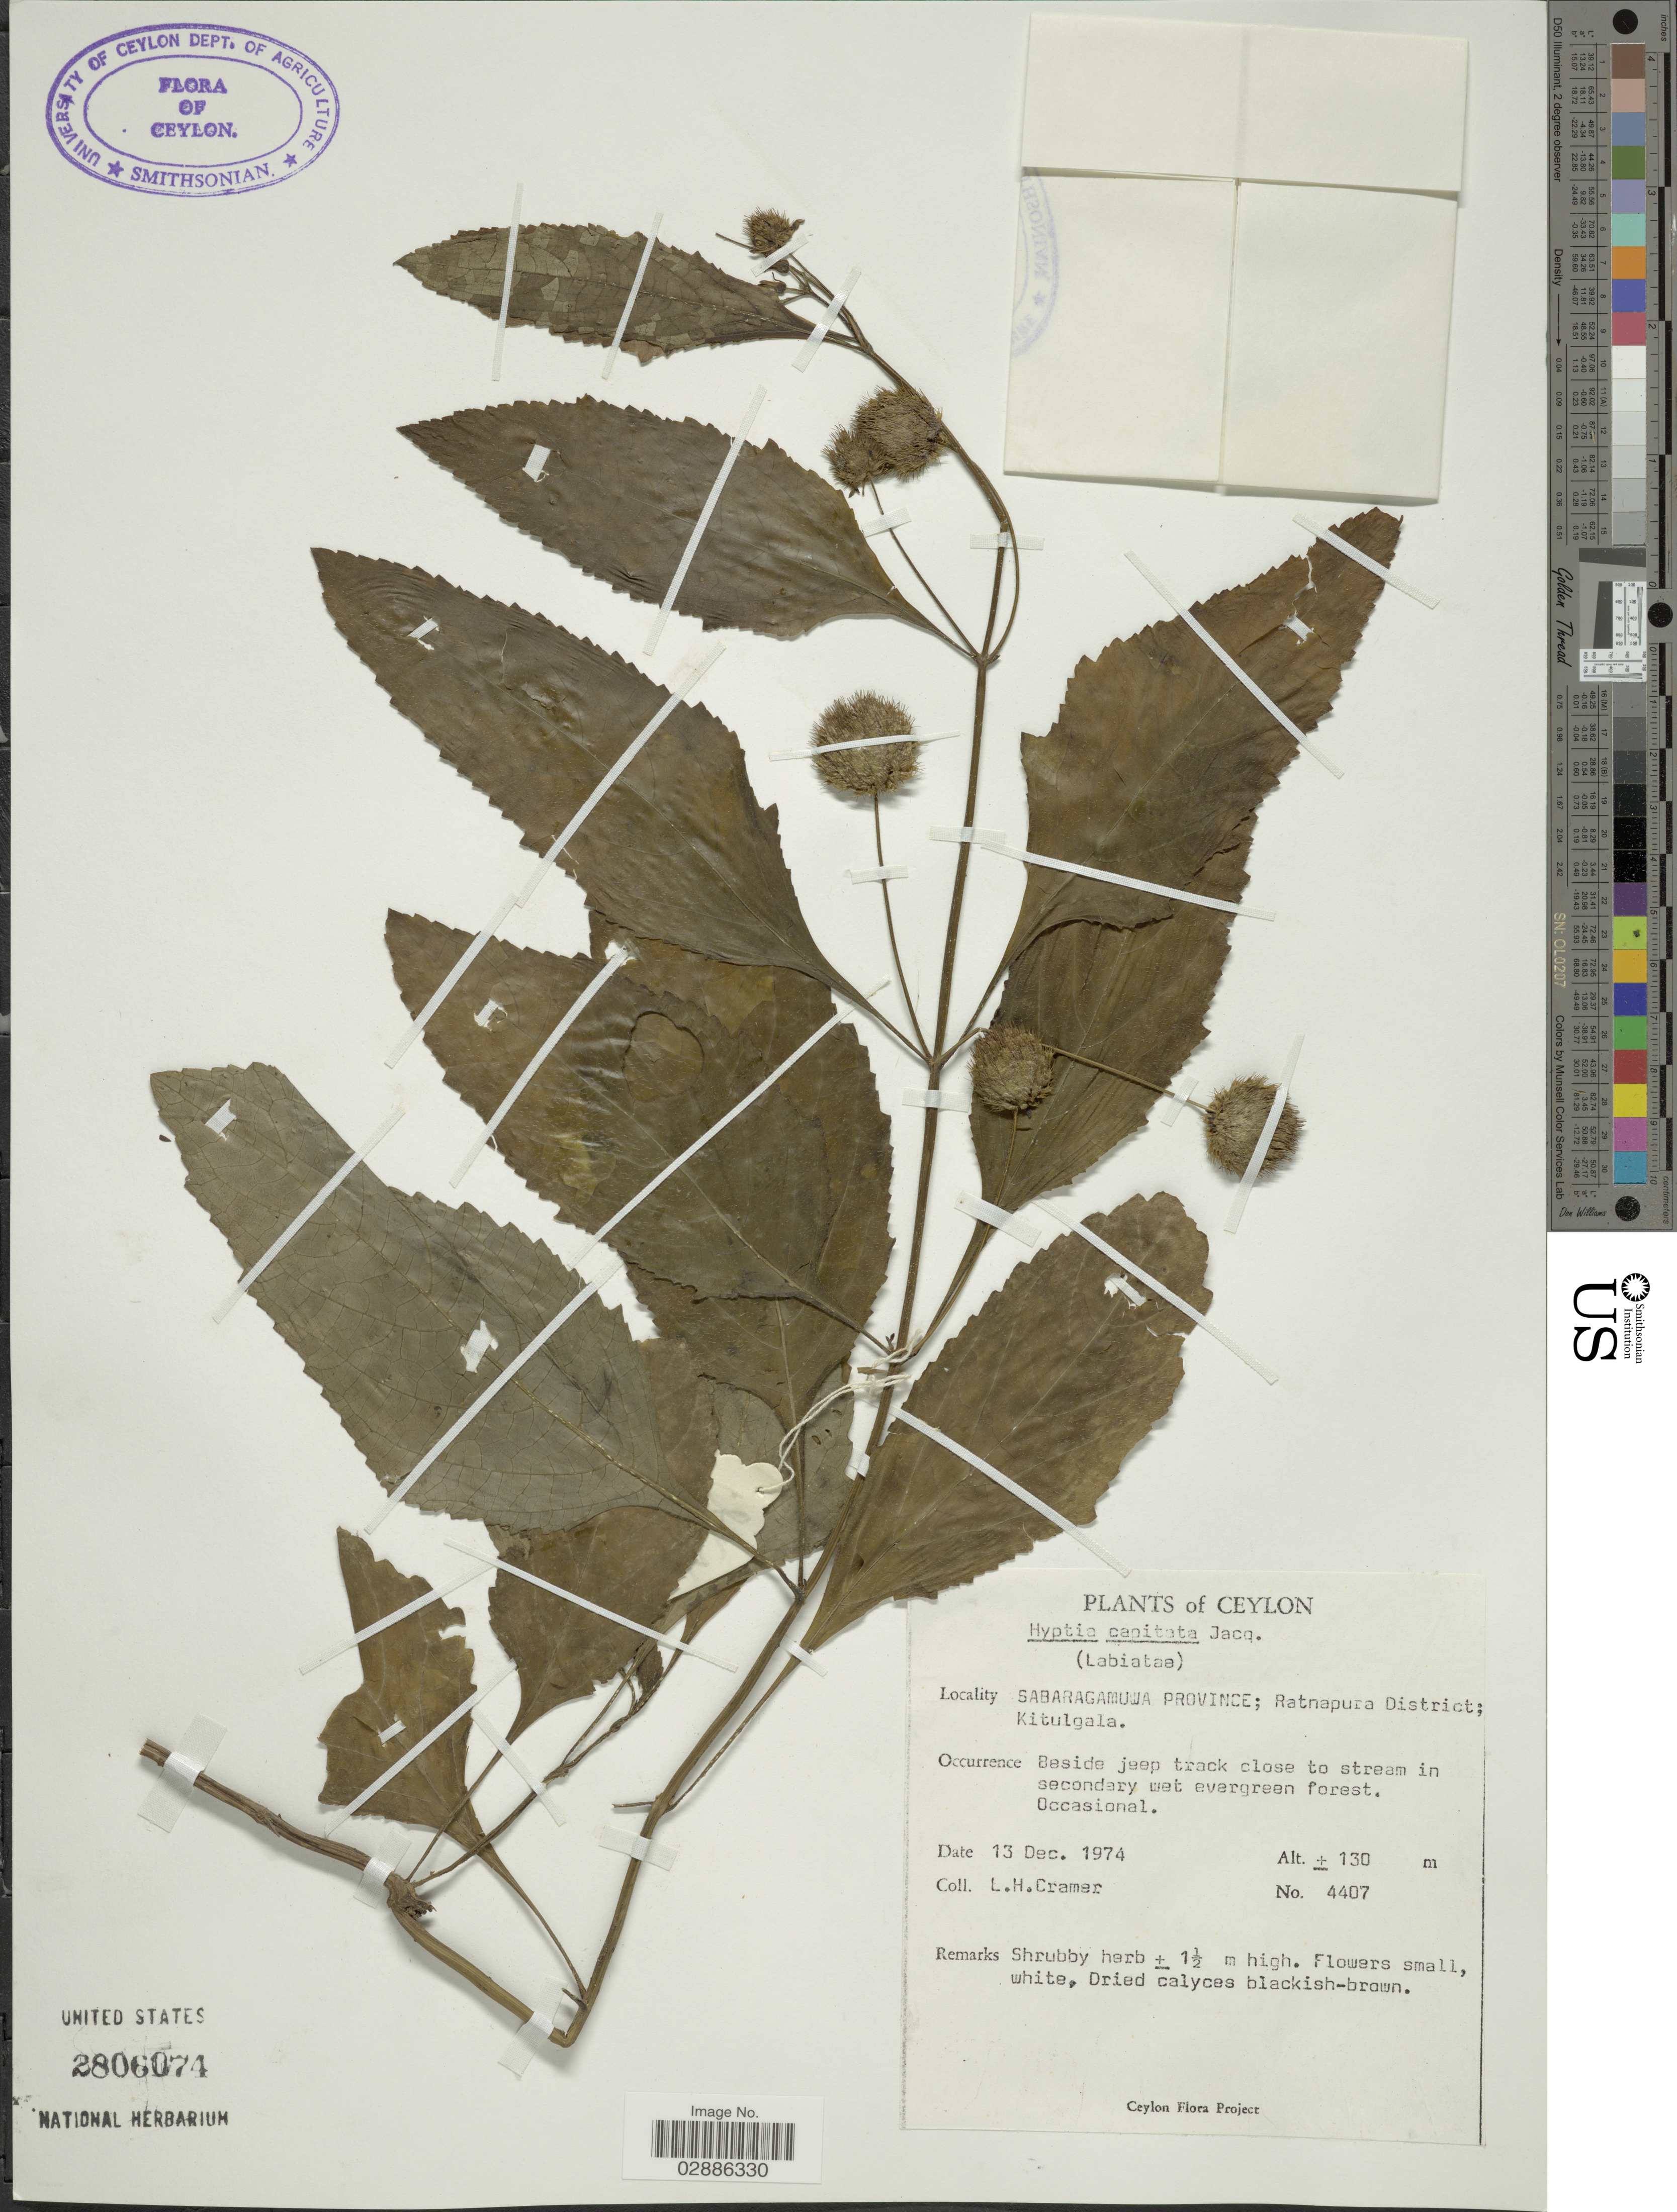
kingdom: Plantae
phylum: Tracheophyta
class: Magnoliopsida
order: Lamiales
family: Lamiaceae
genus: Hyptis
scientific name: Hyptis rhomboidea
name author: M. Martens & Galeotti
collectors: L. H. Cramer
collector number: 4407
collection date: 1974-12-13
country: Sri Lanka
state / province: Sabaragamuwa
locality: Ceylon, Sabaragamuwa Province: Ratnapura District; Kitulgala.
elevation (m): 130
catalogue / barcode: US 2806074